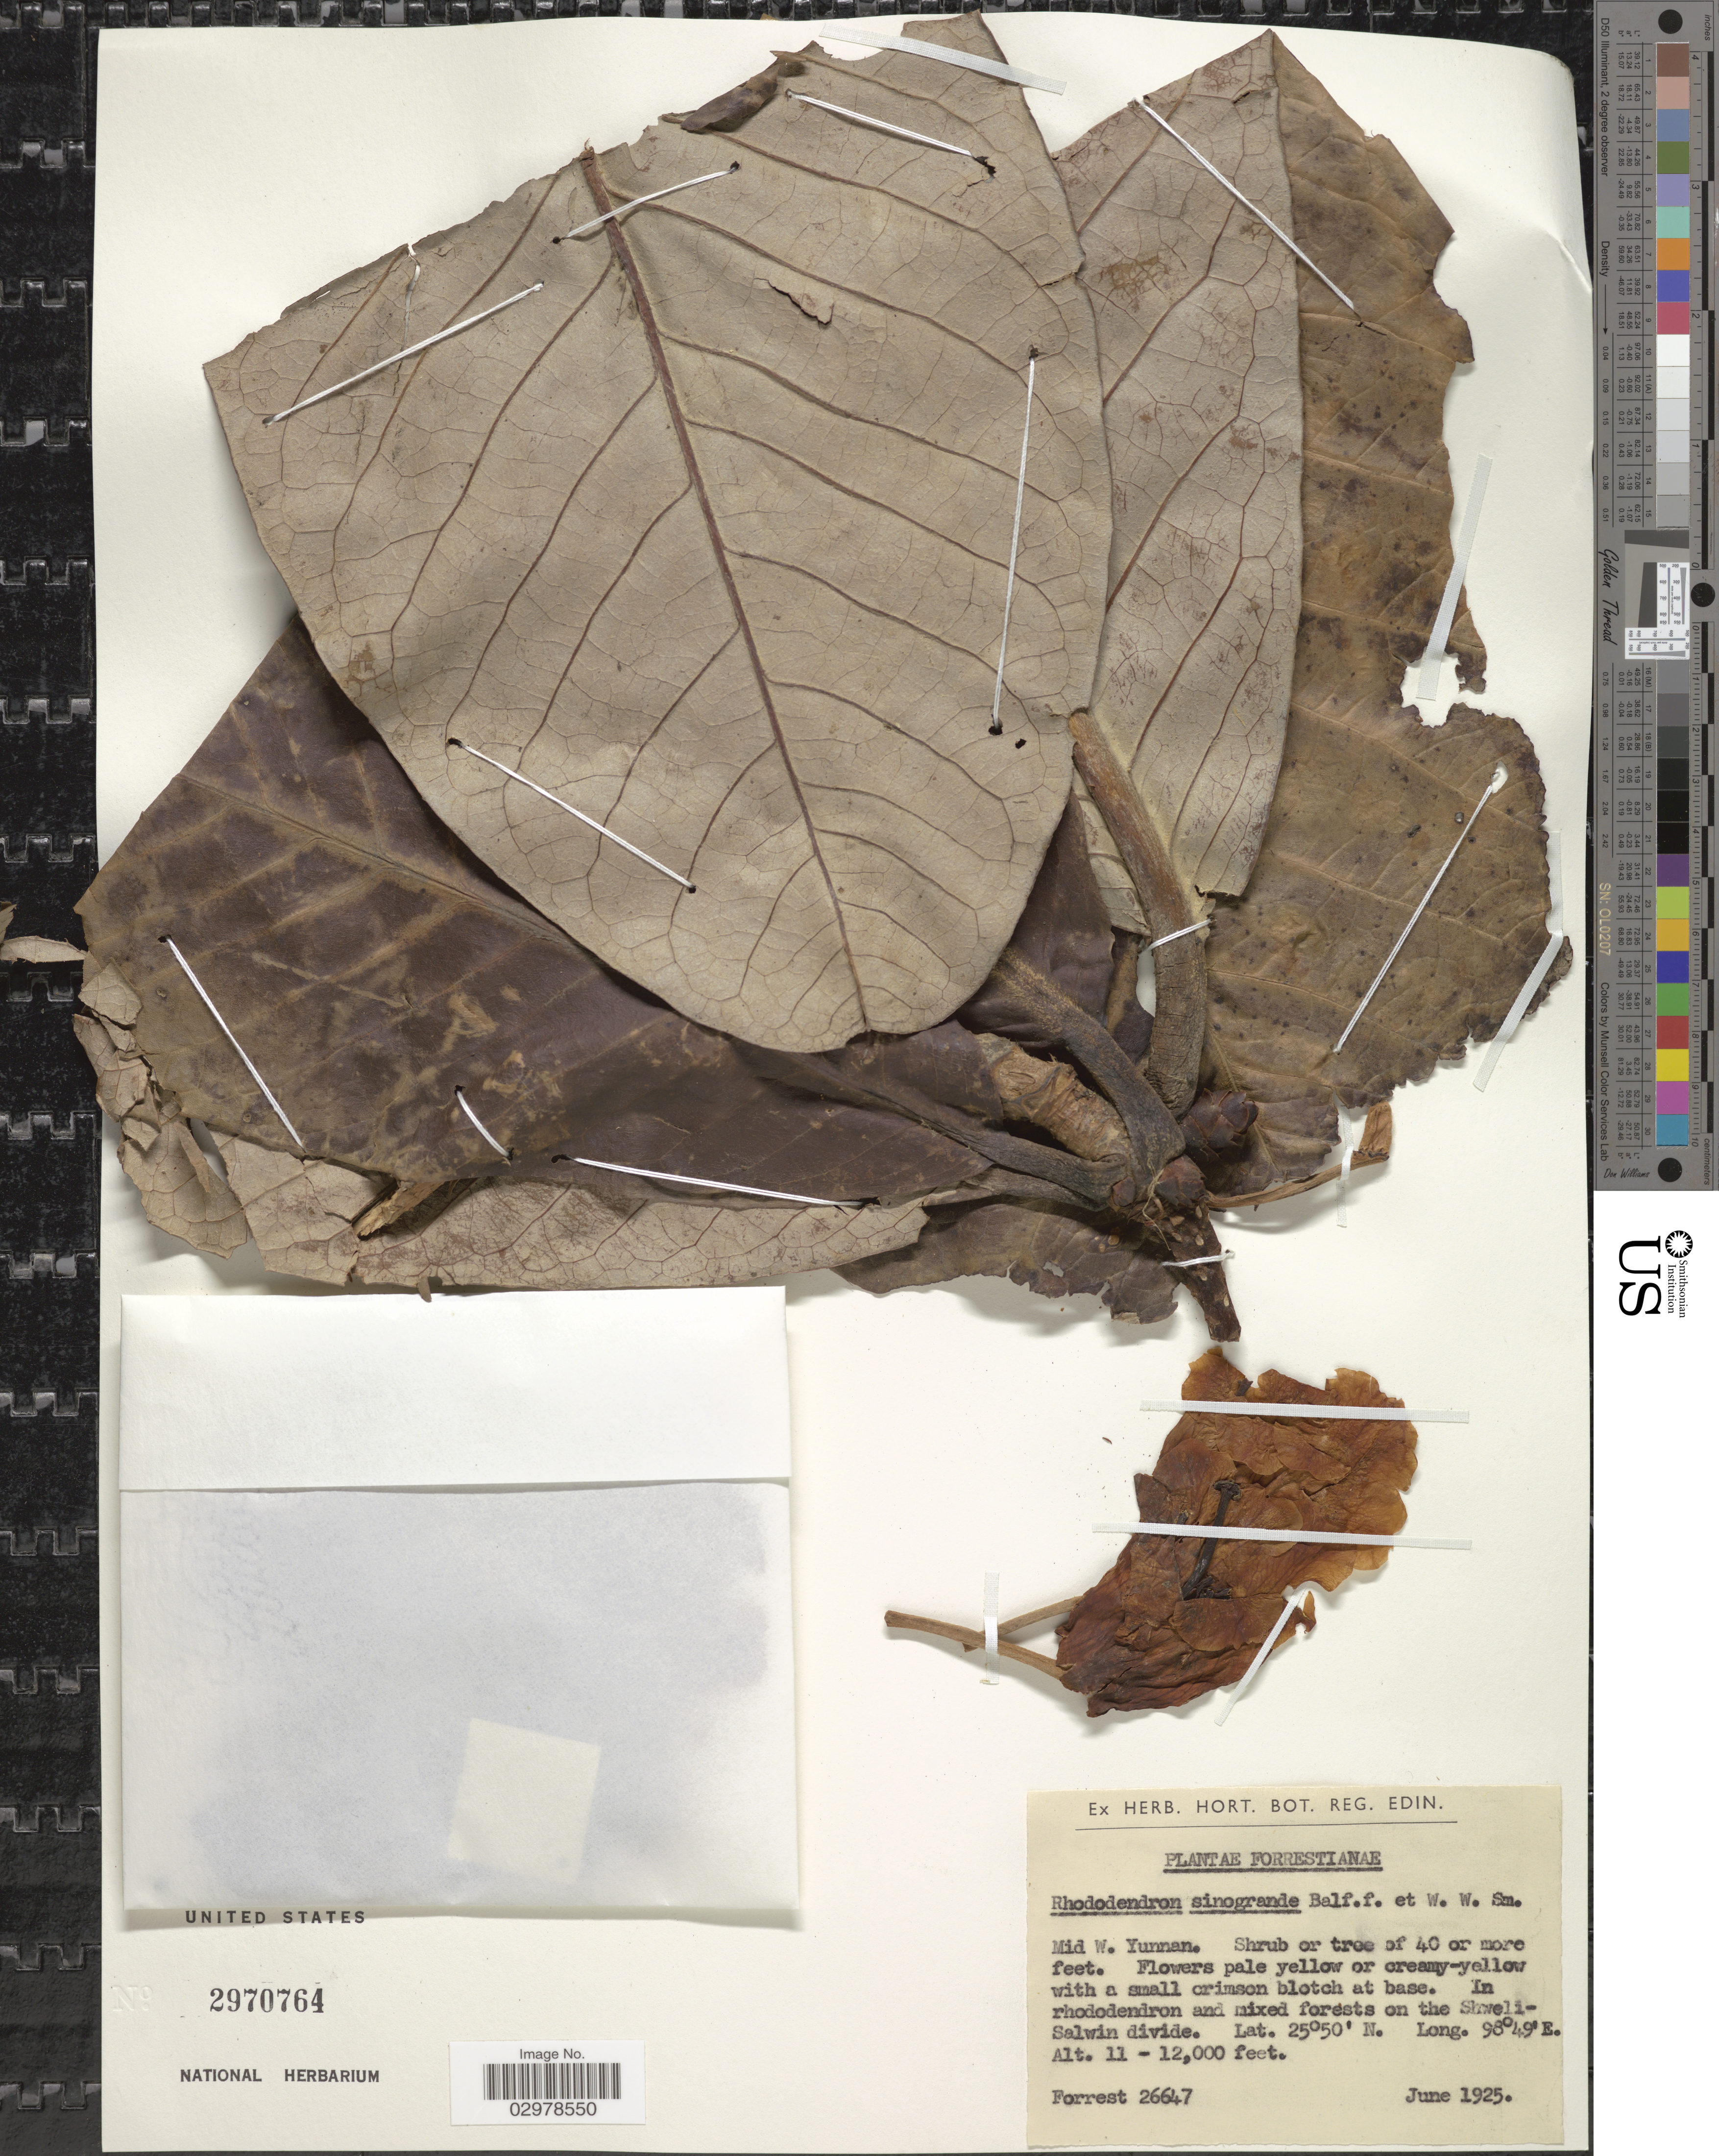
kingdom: Plantae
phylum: Tracheophyta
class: Magnoliopsida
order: Ericales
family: Ericaceae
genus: Rhododendron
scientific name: Rhododendron sinogrande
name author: Balf. f. & W.W. Sm.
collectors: -. Forrest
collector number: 26647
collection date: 1925-06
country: China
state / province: Yunnan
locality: Mid W. Yunnan. In rhododendron and mixed forests on the Shweli-Salwin divide.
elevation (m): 3353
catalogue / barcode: US 2970764